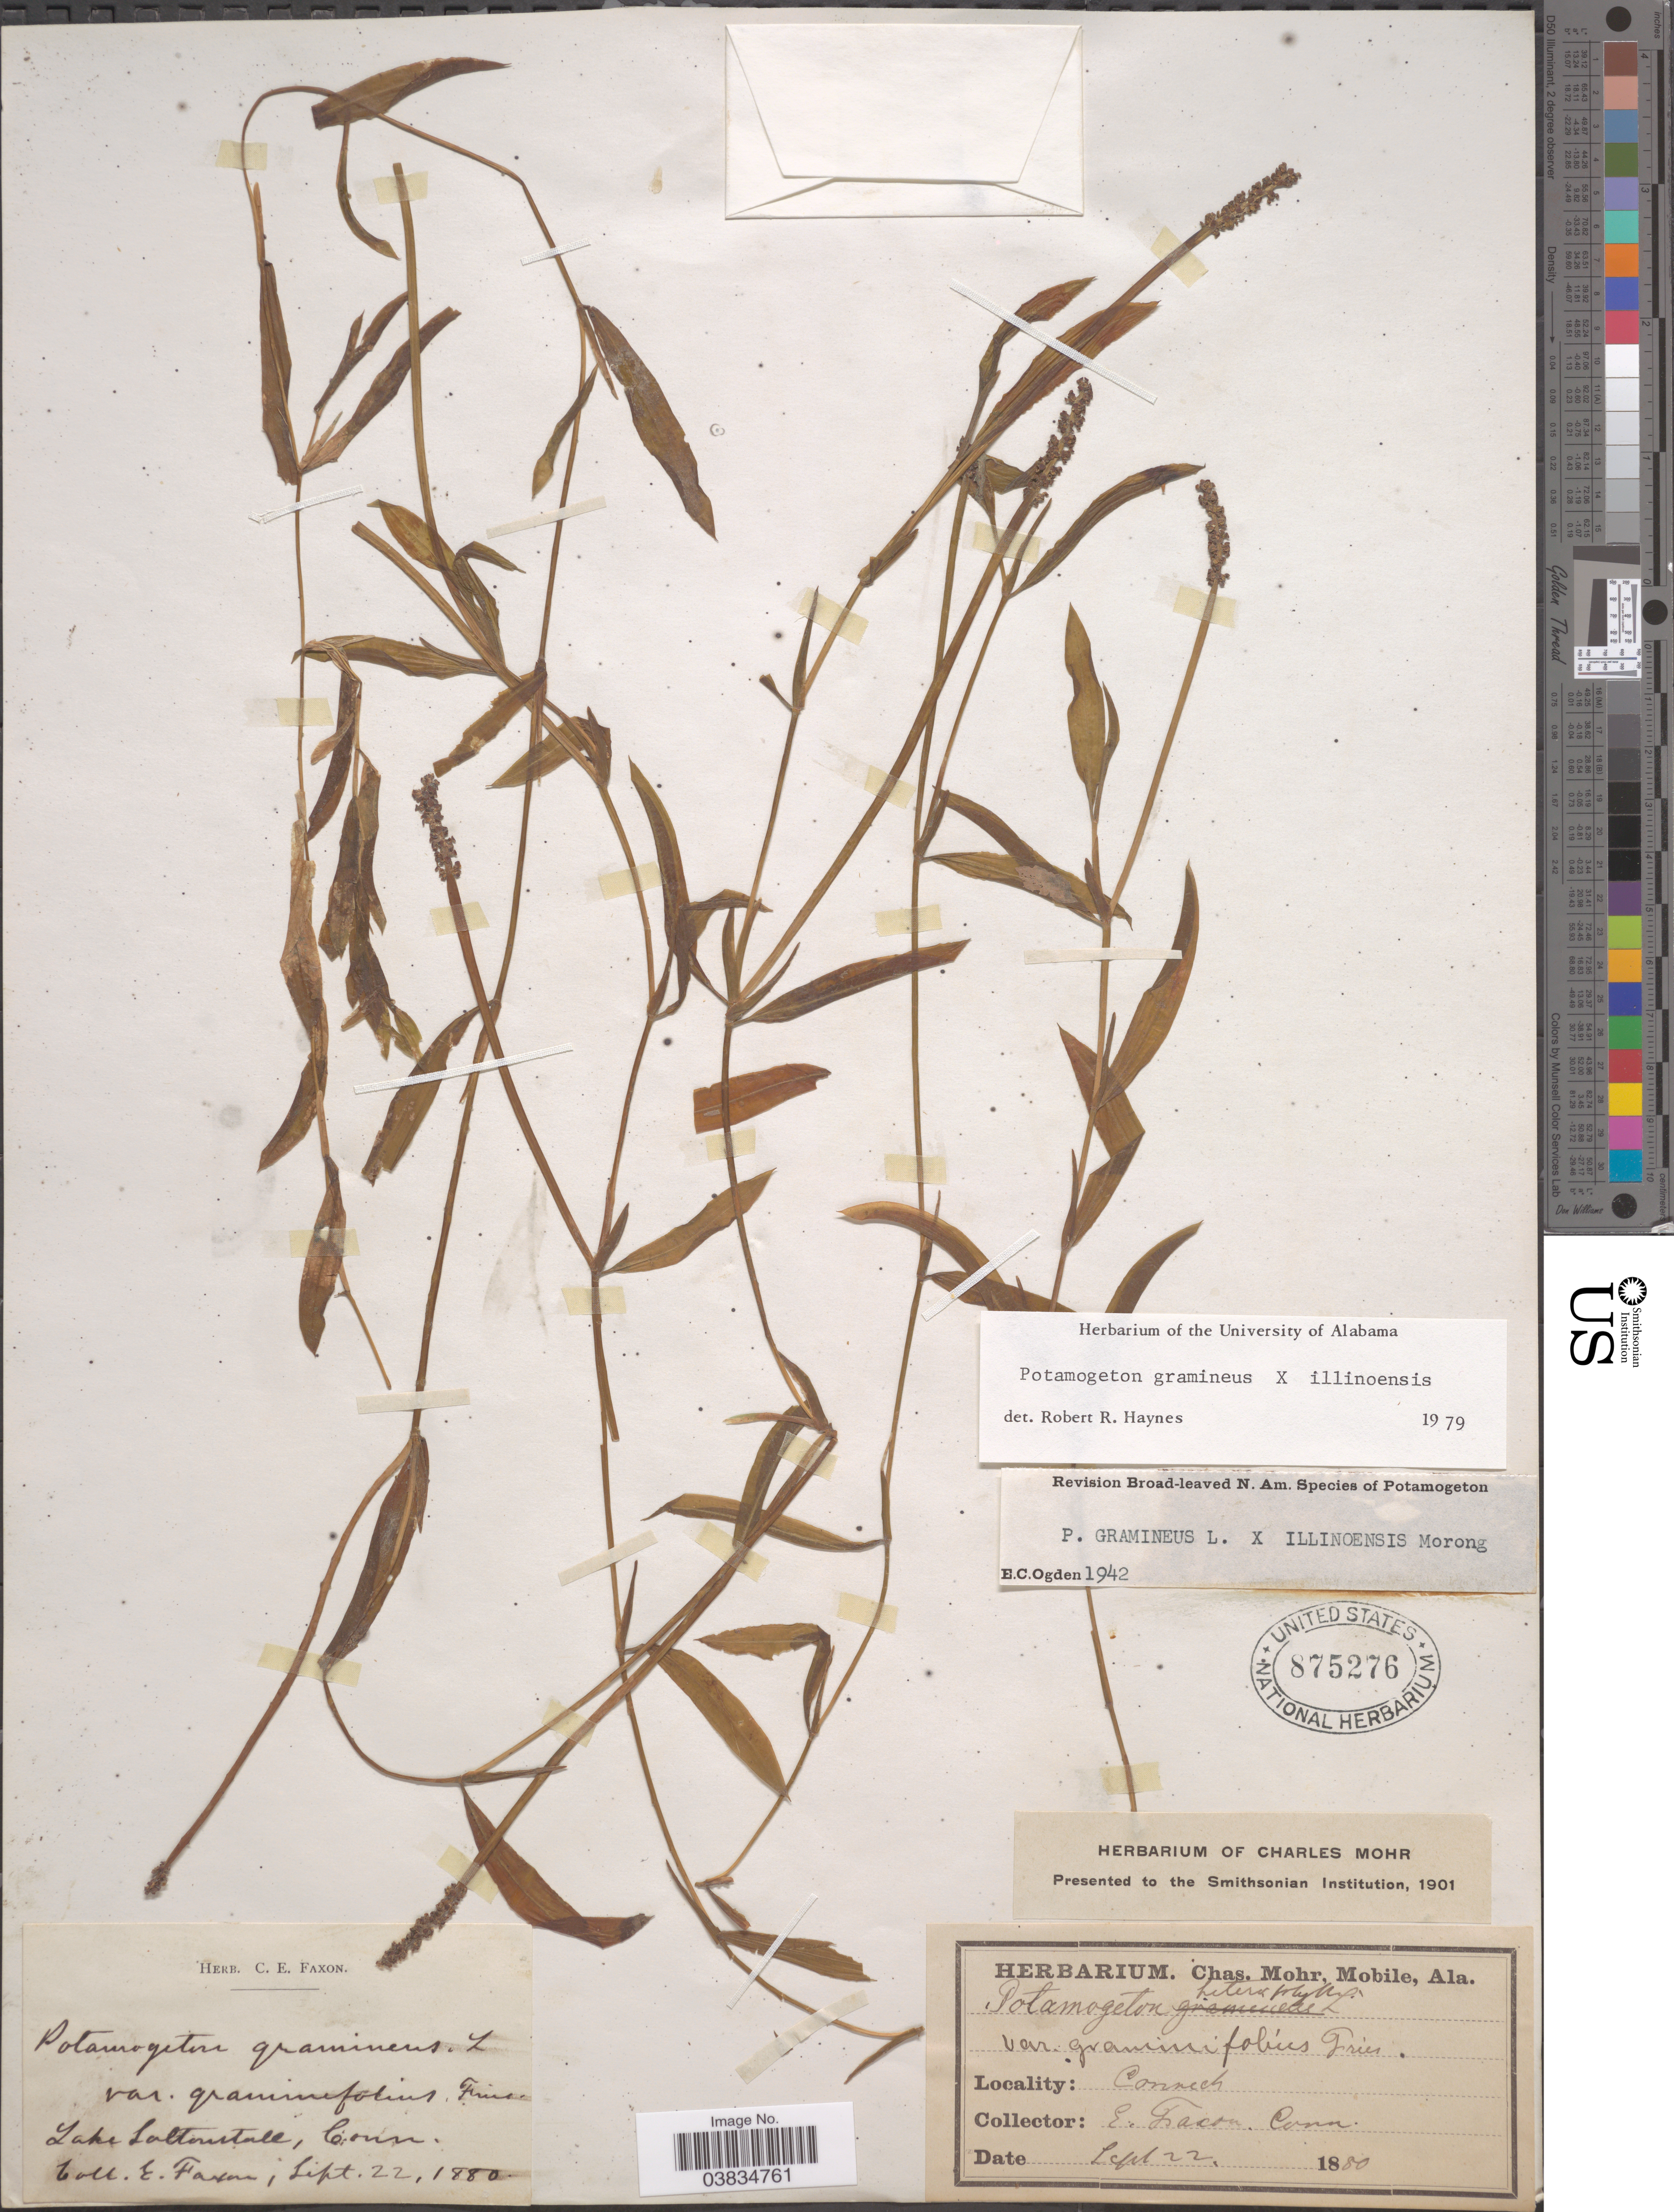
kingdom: Plantae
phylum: Tracheophyta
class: Liliopsida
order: Alismatales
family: Potamogetonaceae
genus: Potamogeton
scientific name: Potamogeton gramineus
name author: L.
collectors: E. Faxon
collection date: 1880-09-22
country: United States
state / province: Connecticut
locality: Lake Saltonstall.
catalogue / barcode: US 875276